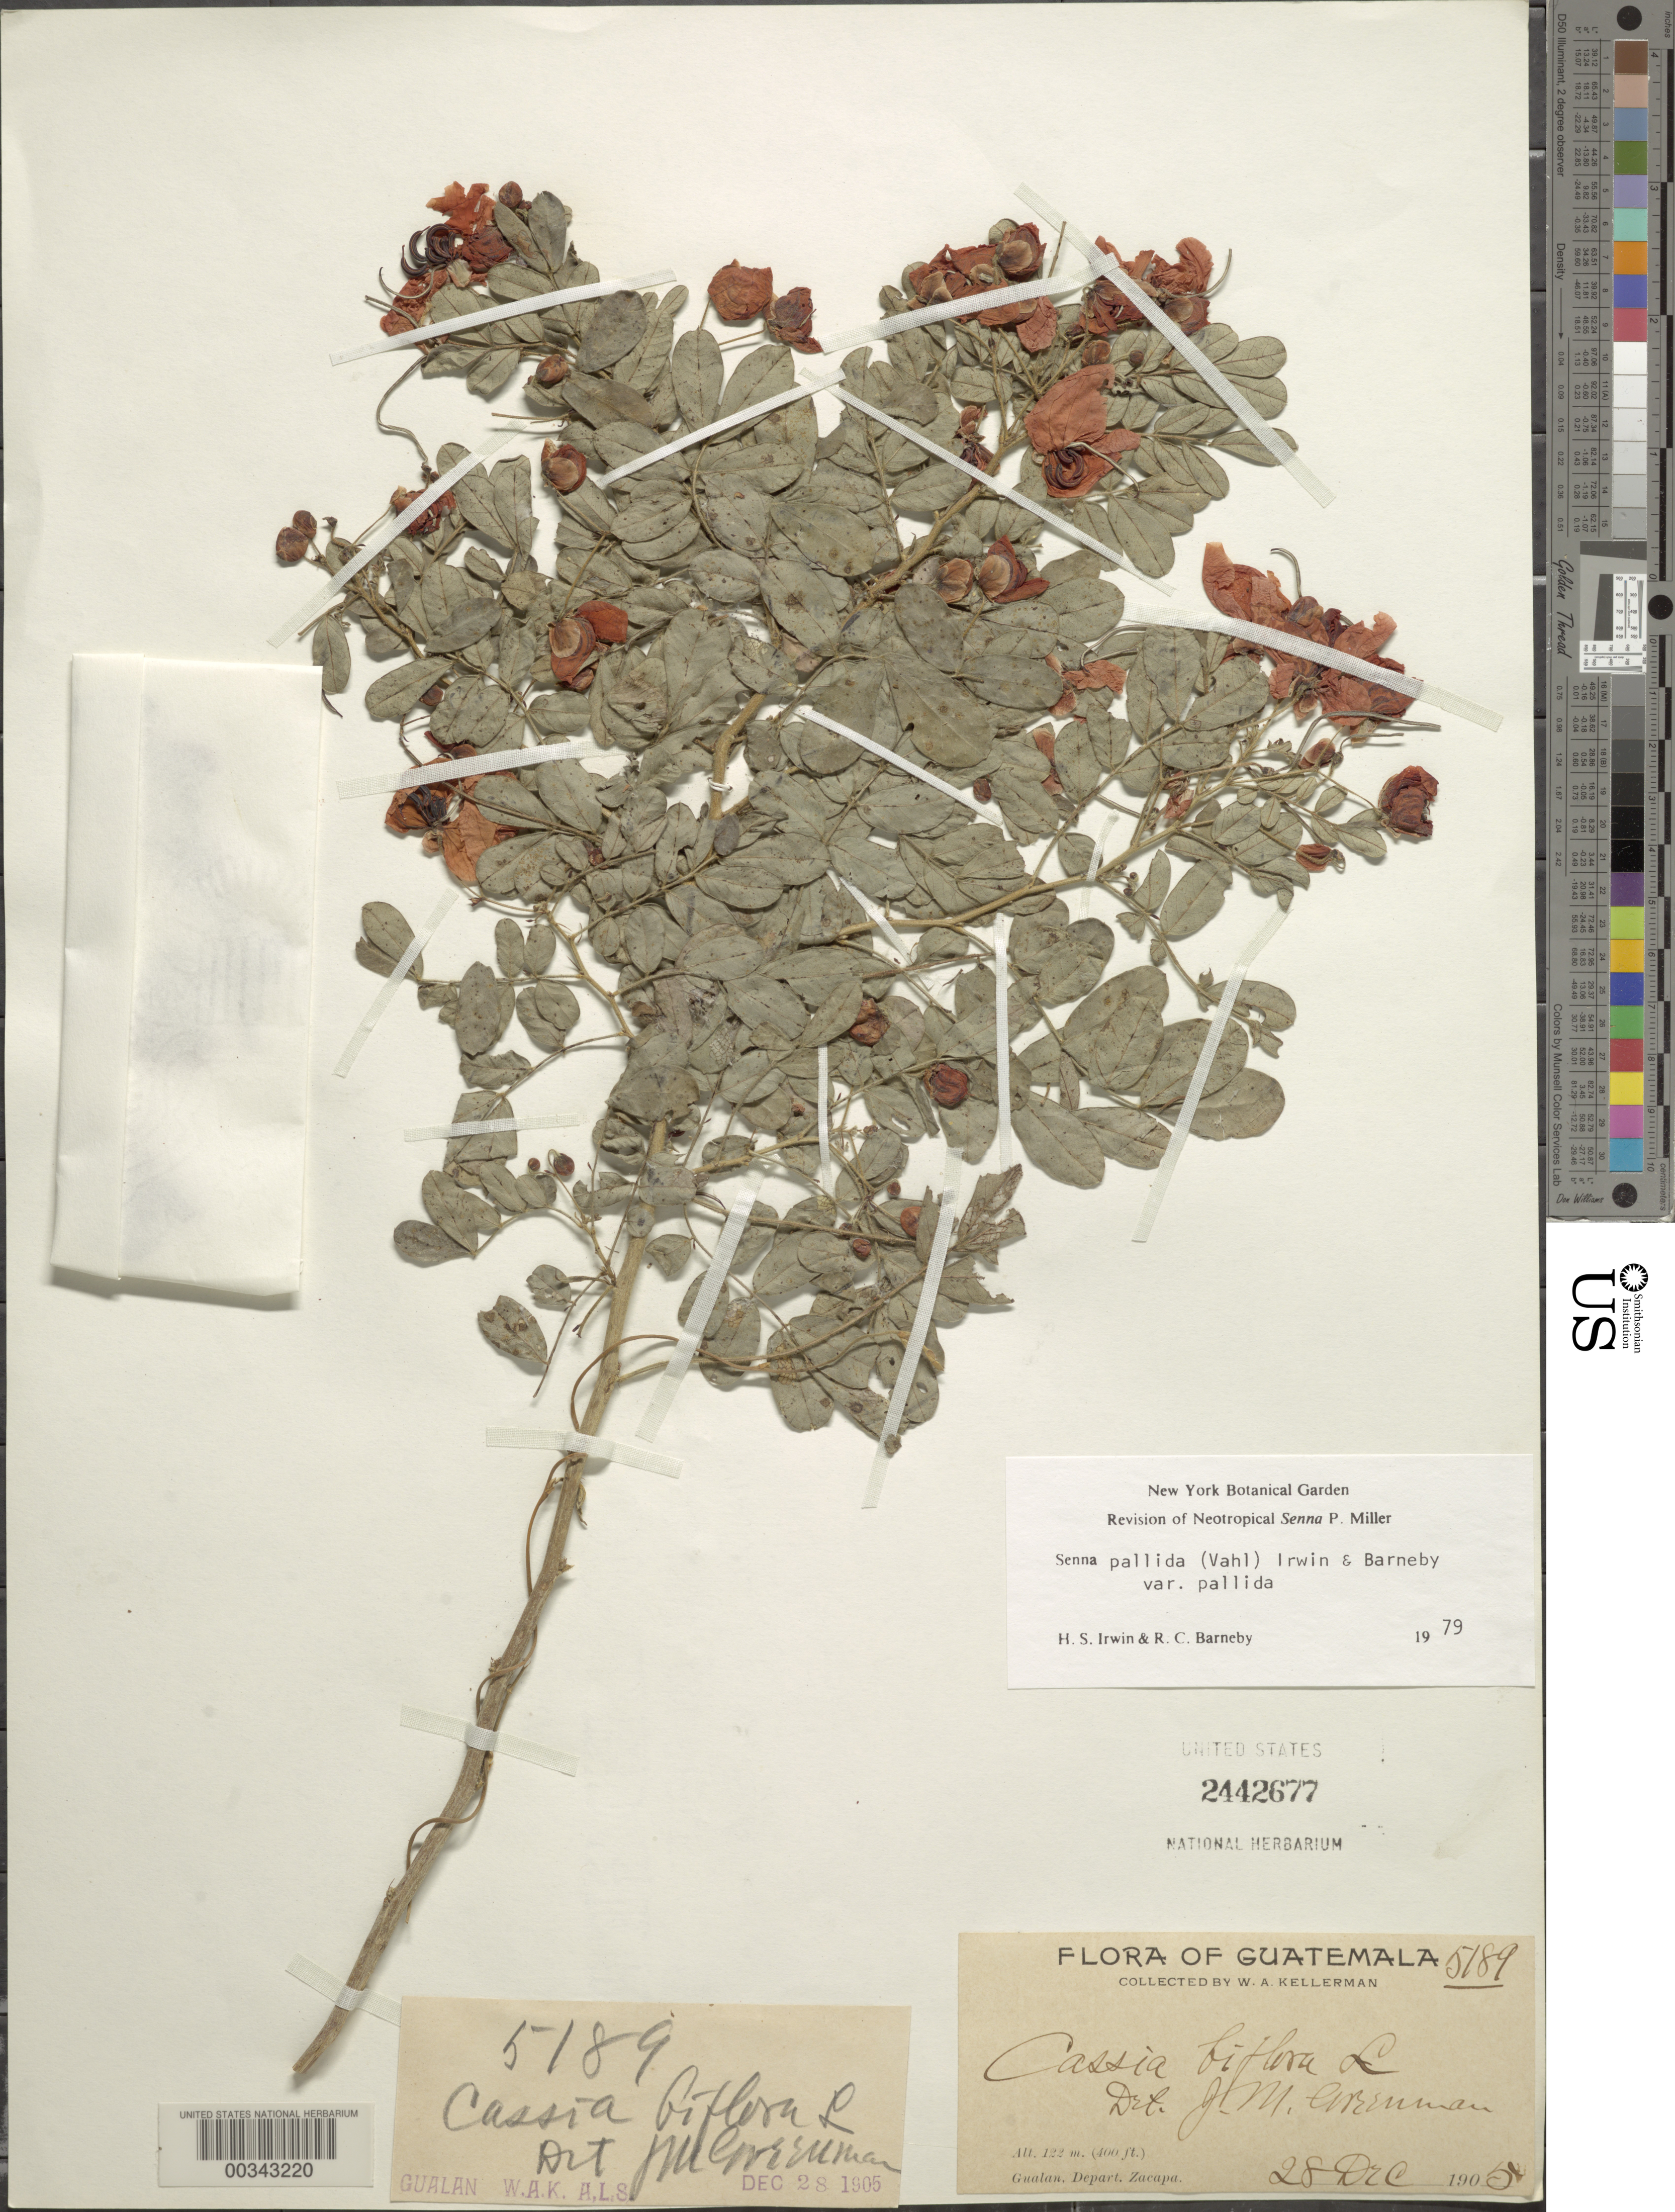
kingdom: Plantae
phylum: Tracheophyta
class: Magnoliopsida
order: Fabales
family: Fabaceae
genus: Senna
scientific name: Senna pallida var. pallida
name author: (Vahl) H.S. Irwin & Barneby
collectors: W. A. Kellerman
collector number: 5189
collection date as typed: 28 Dec 1905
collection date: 1905-12-28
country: Guatemala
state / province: Zacapa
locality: Gualan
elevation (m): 122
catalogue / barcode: US 2442677